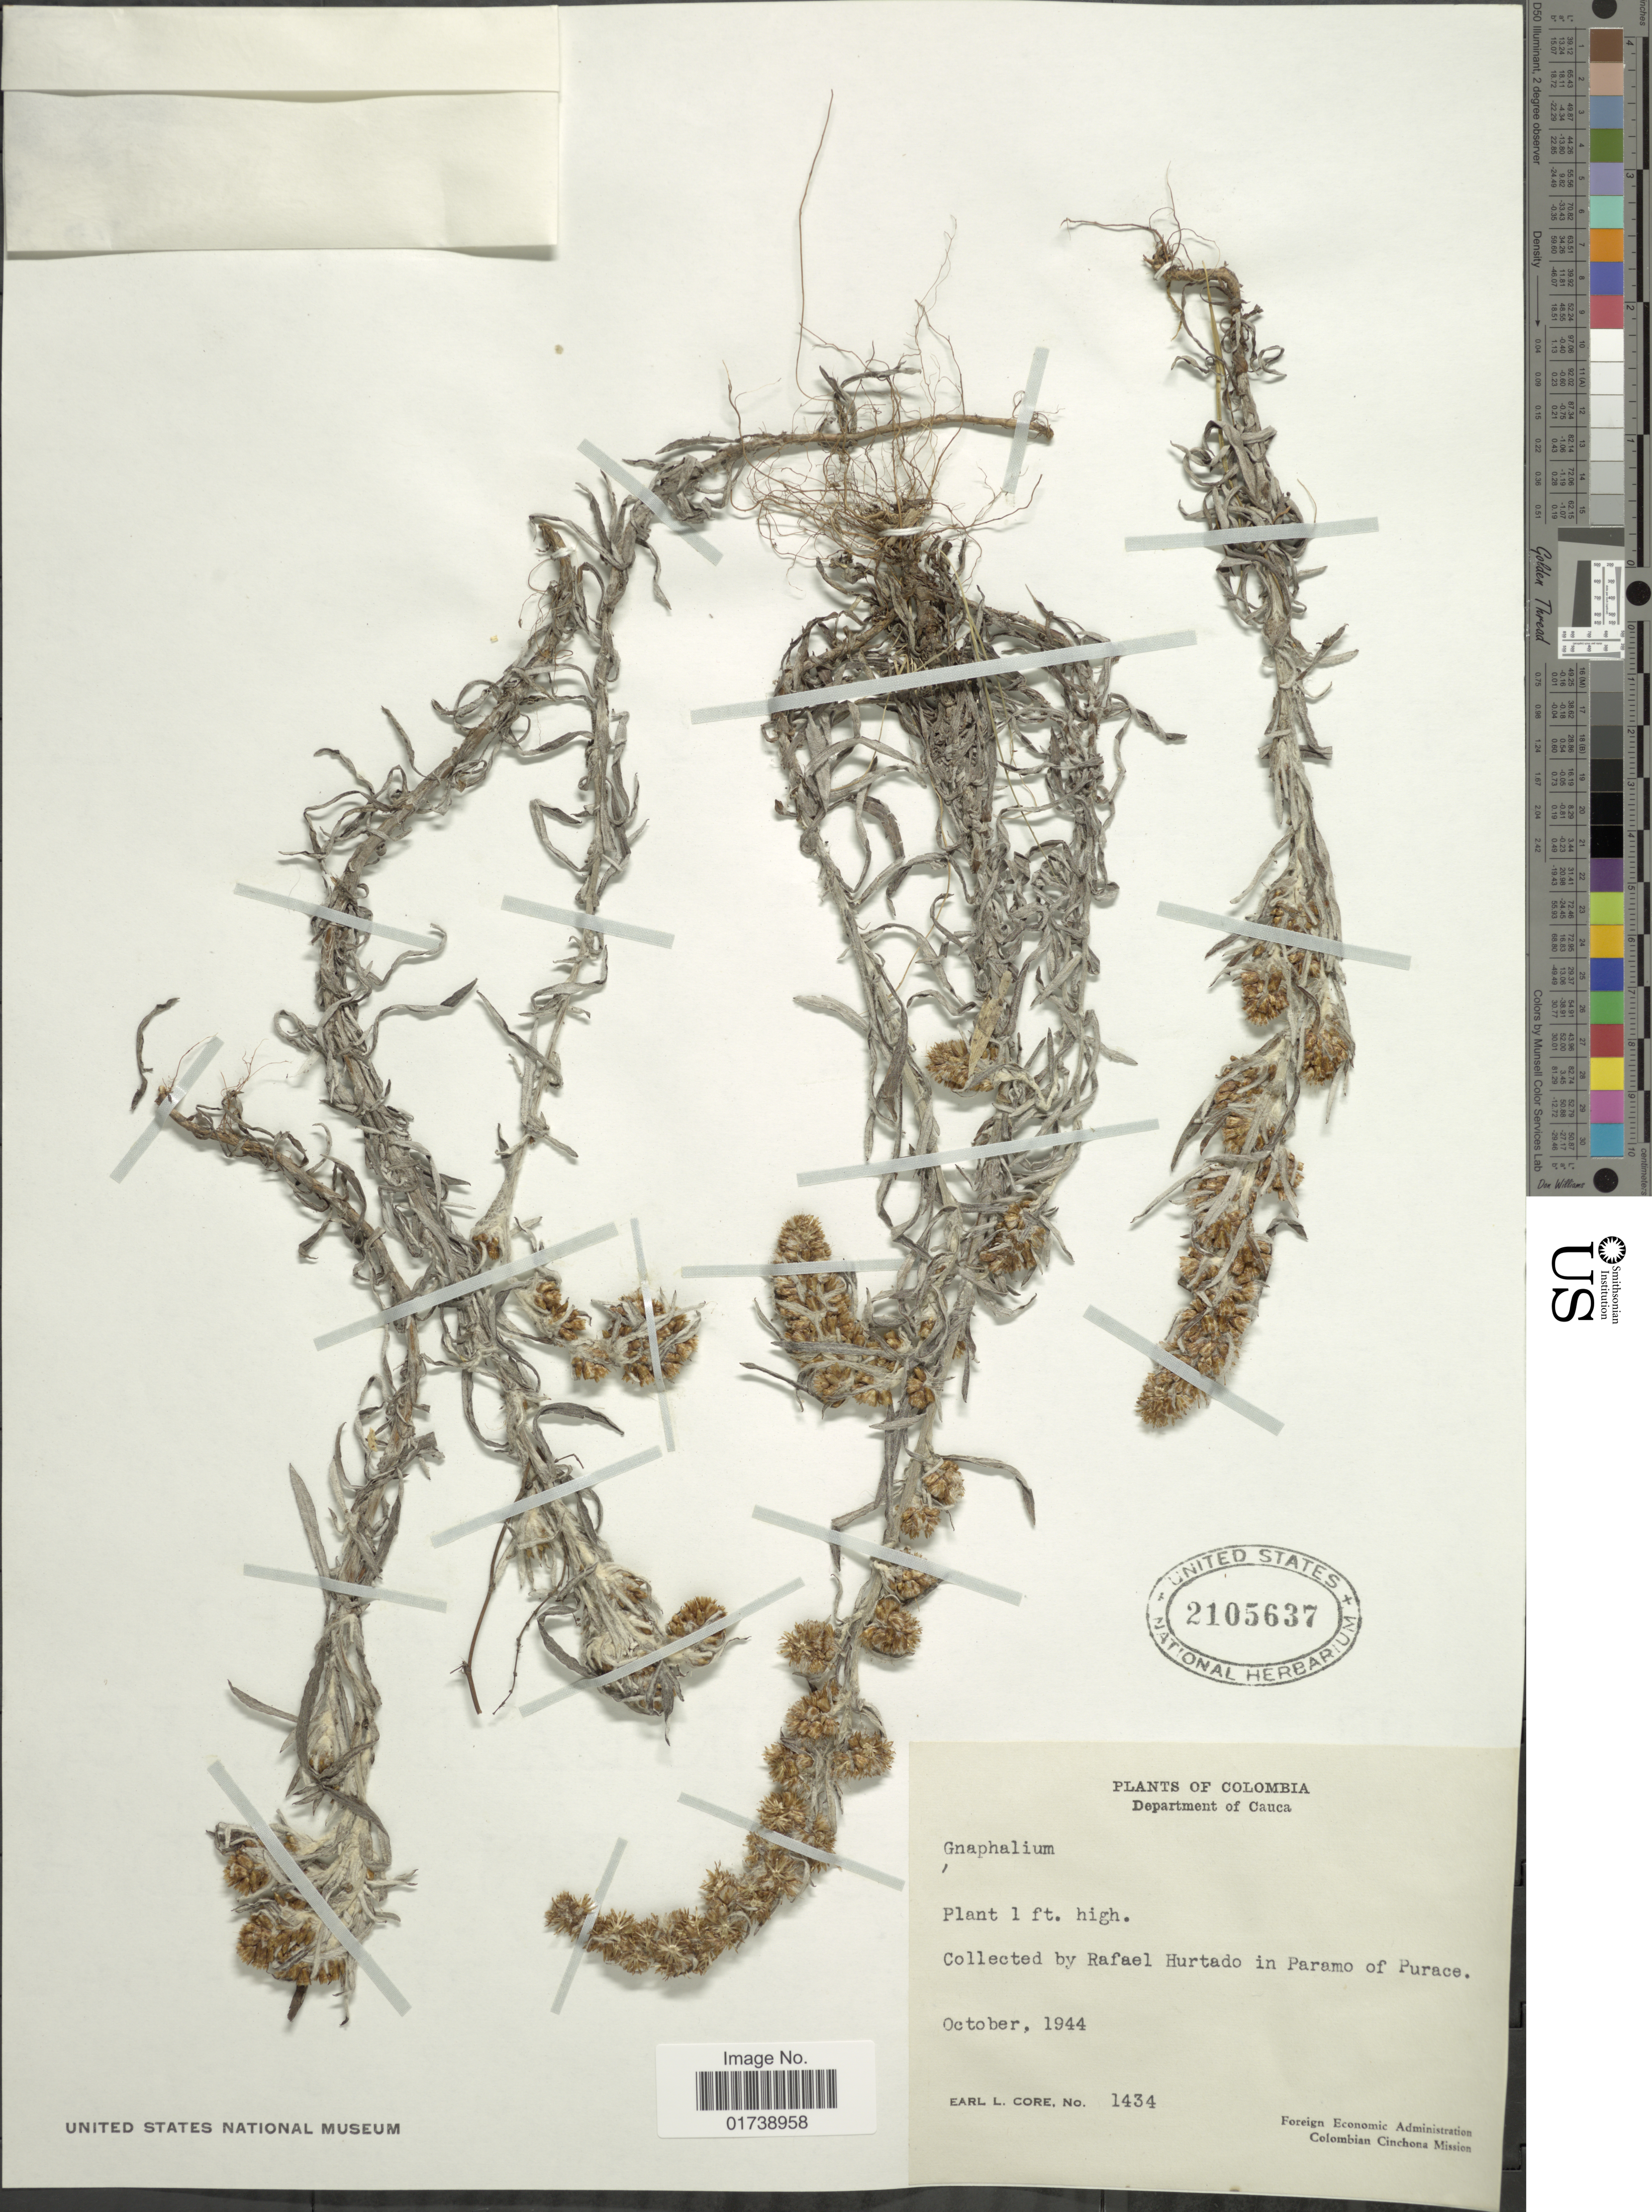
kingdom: Plantae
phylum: Tracheophyta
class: Magnoliopsida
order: Asterales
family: Asteraceae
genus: Gamochaeta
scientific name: Gamochaeta sp.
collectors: R. Hurtado & E. L. Core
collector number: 1434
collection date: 1944-10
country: Colombia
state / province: Cauca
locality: In Paramo of Purace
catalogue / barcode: US 2105637